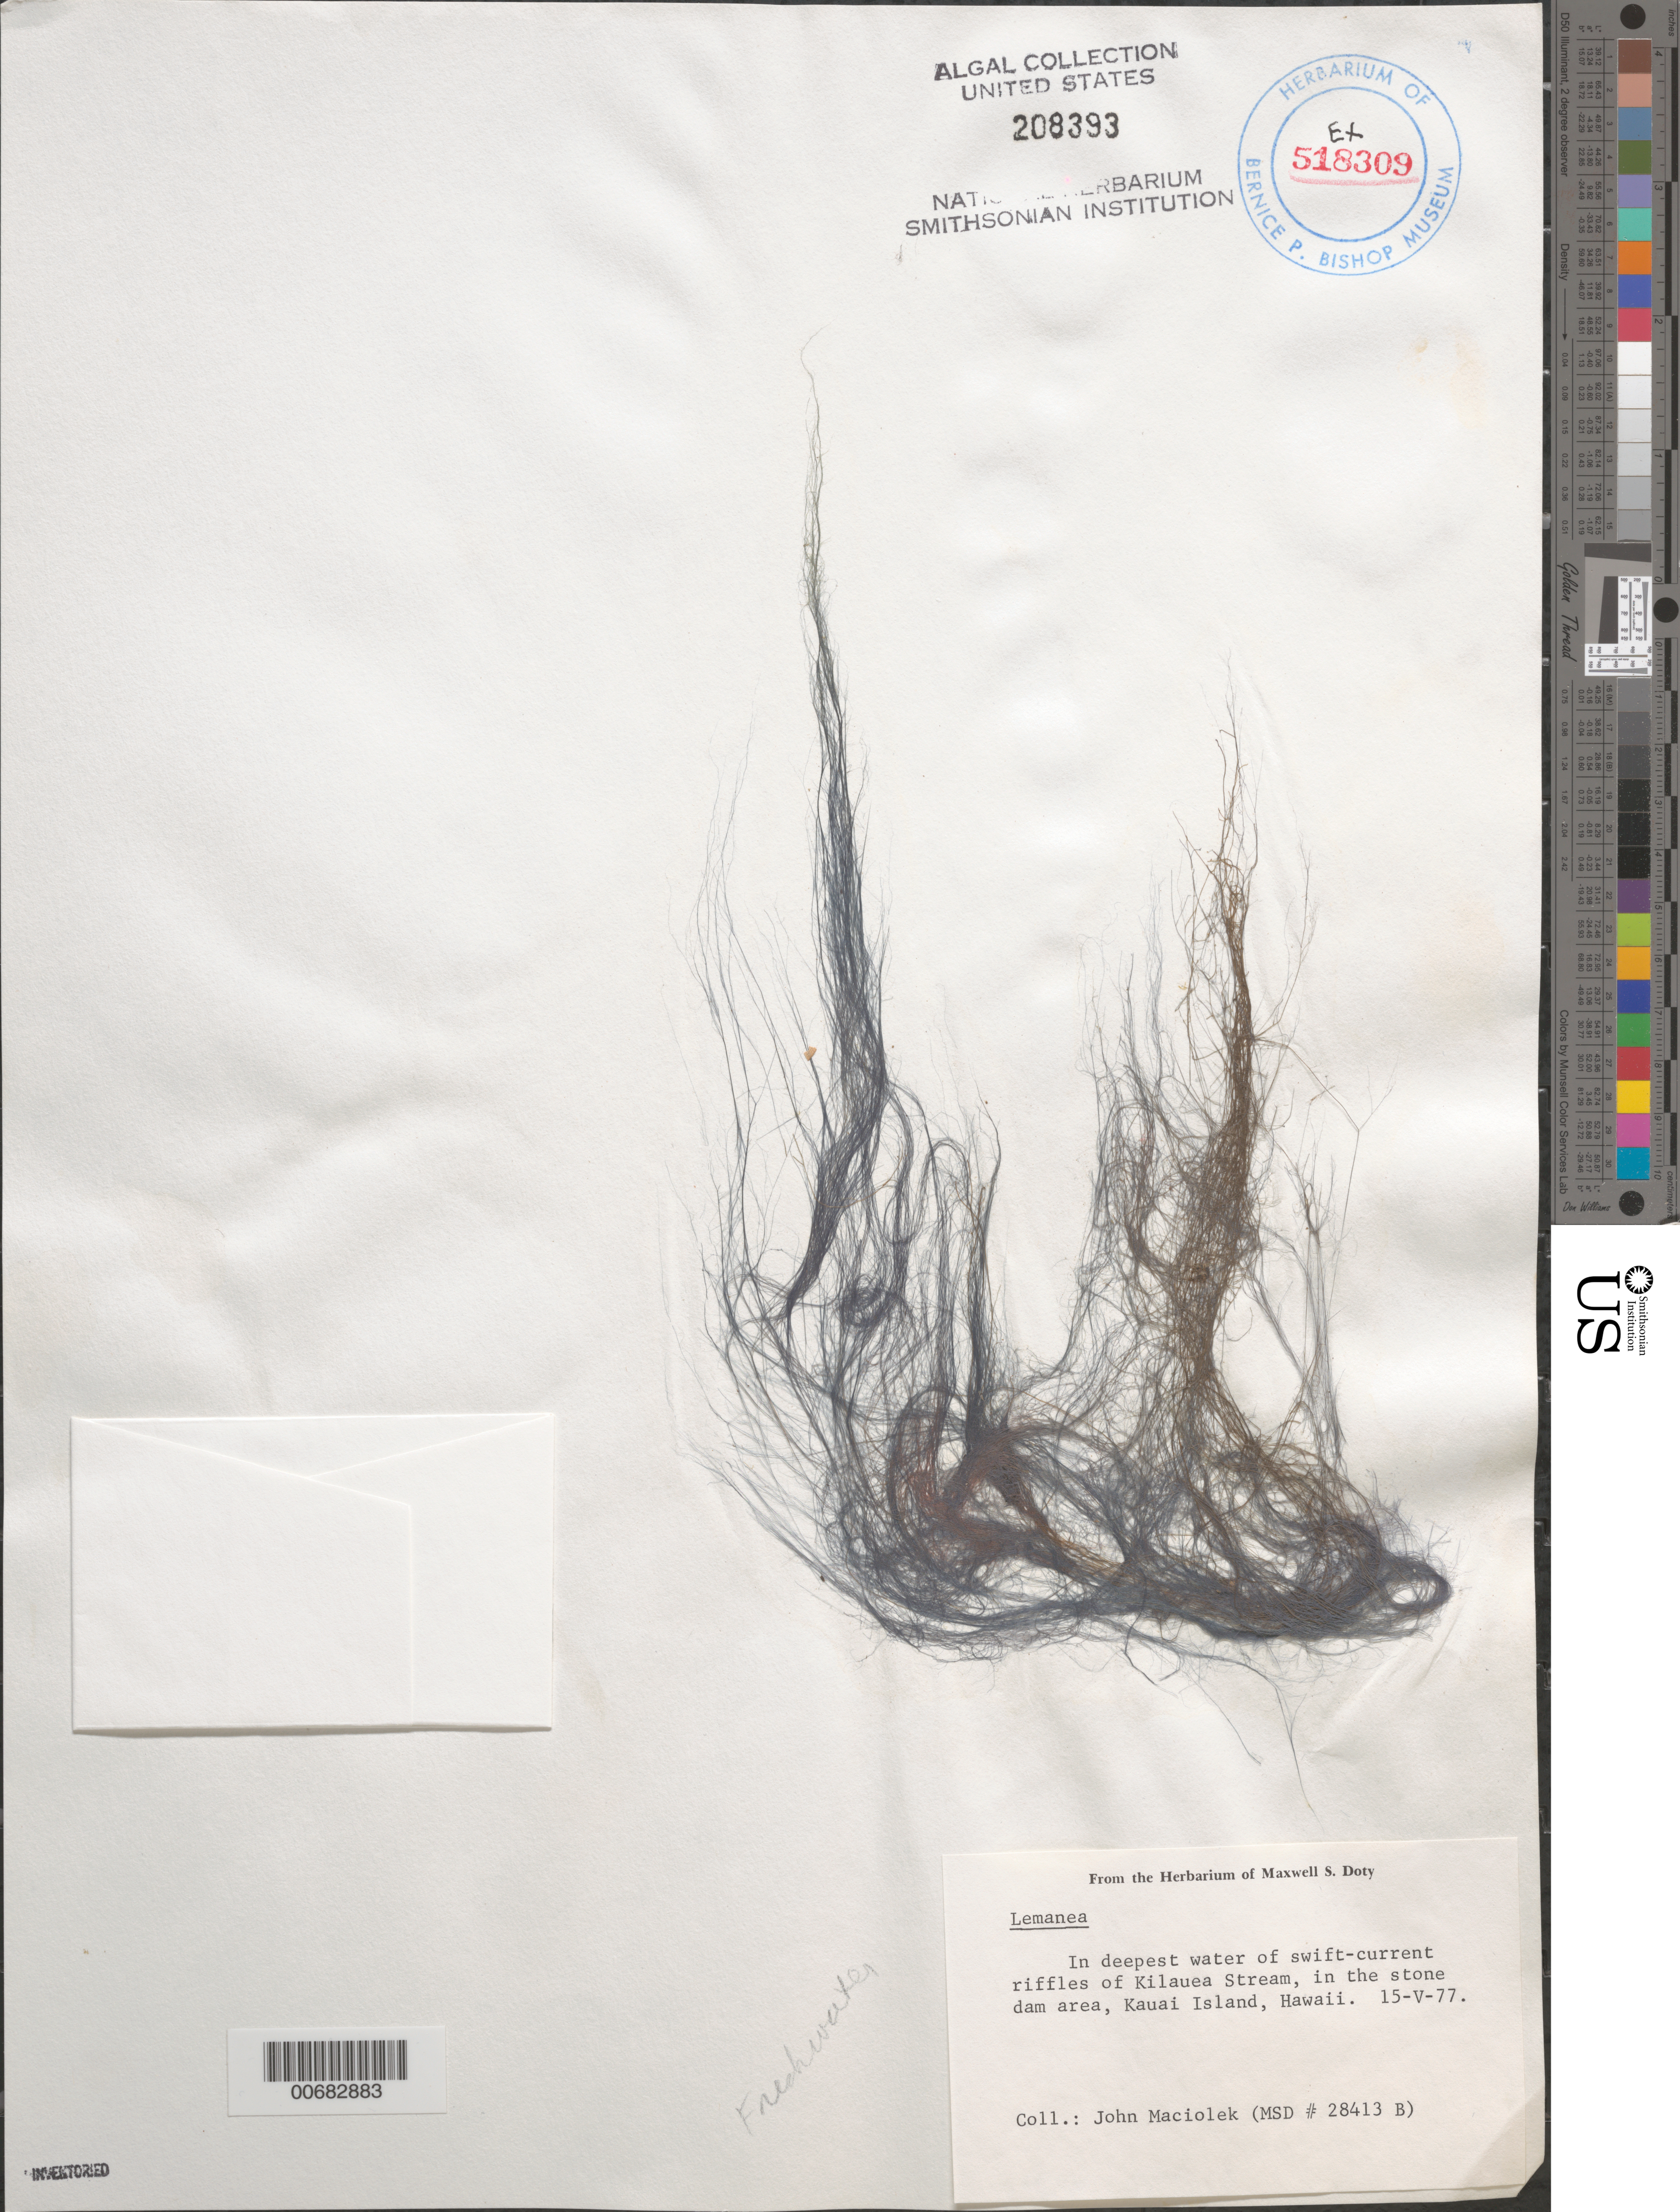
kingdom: Plantae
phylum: Rhodophyta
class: Florideophyceae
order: Batrachospermales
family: Lemaneaceae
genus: Lemanea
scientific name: Lemanea sp.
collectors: J. Maciolek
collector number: MSD 28413B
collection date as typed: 15 May 1977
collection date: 1977-05-15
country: United States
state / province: Hawaii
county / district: Kauai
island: Kaua'i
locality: Kilauea Stream, stone dam area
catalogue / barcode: US 208393